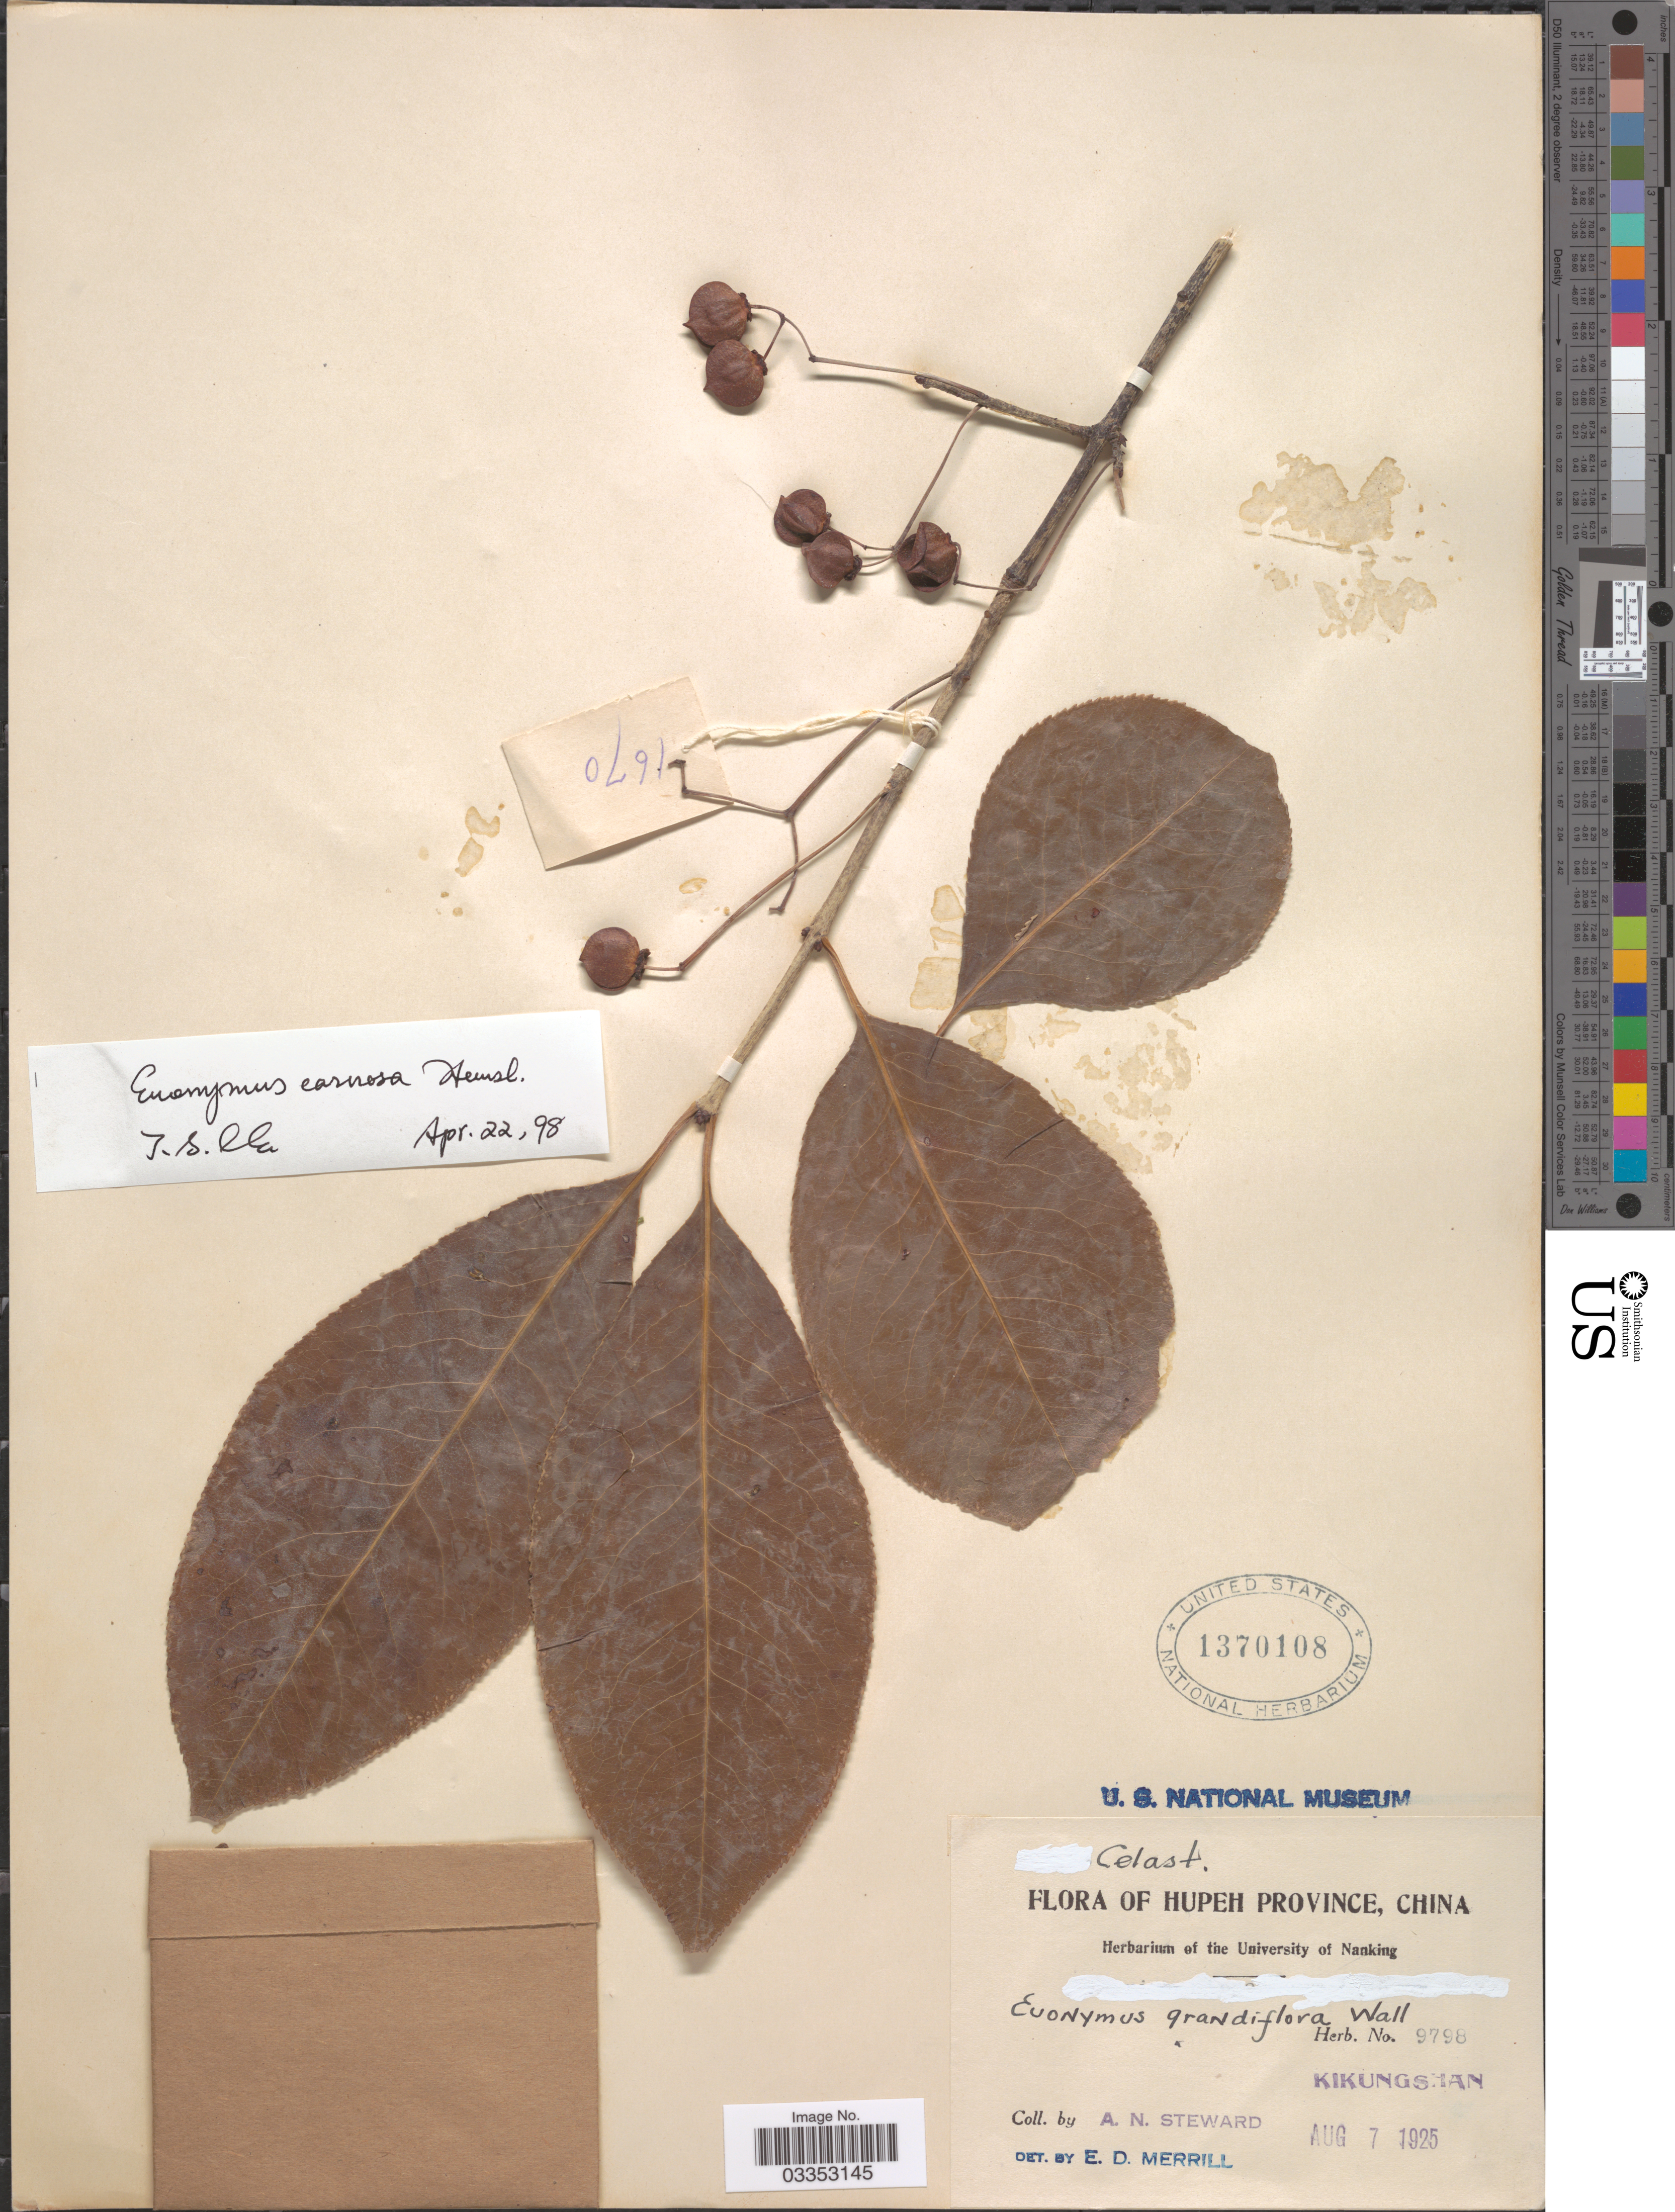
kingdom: Plantae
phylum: Tracheophyta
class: Magnoliopsida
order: Celastrales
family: Celastraceae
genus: Euonymus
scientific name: Euonymus carnosus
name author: Hemsl.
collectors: A. N. Steward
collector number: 9798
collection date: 1925-08-07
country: China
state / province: Hubei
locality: Hupeh Province. Kikungshan.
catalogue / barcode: US 1370108